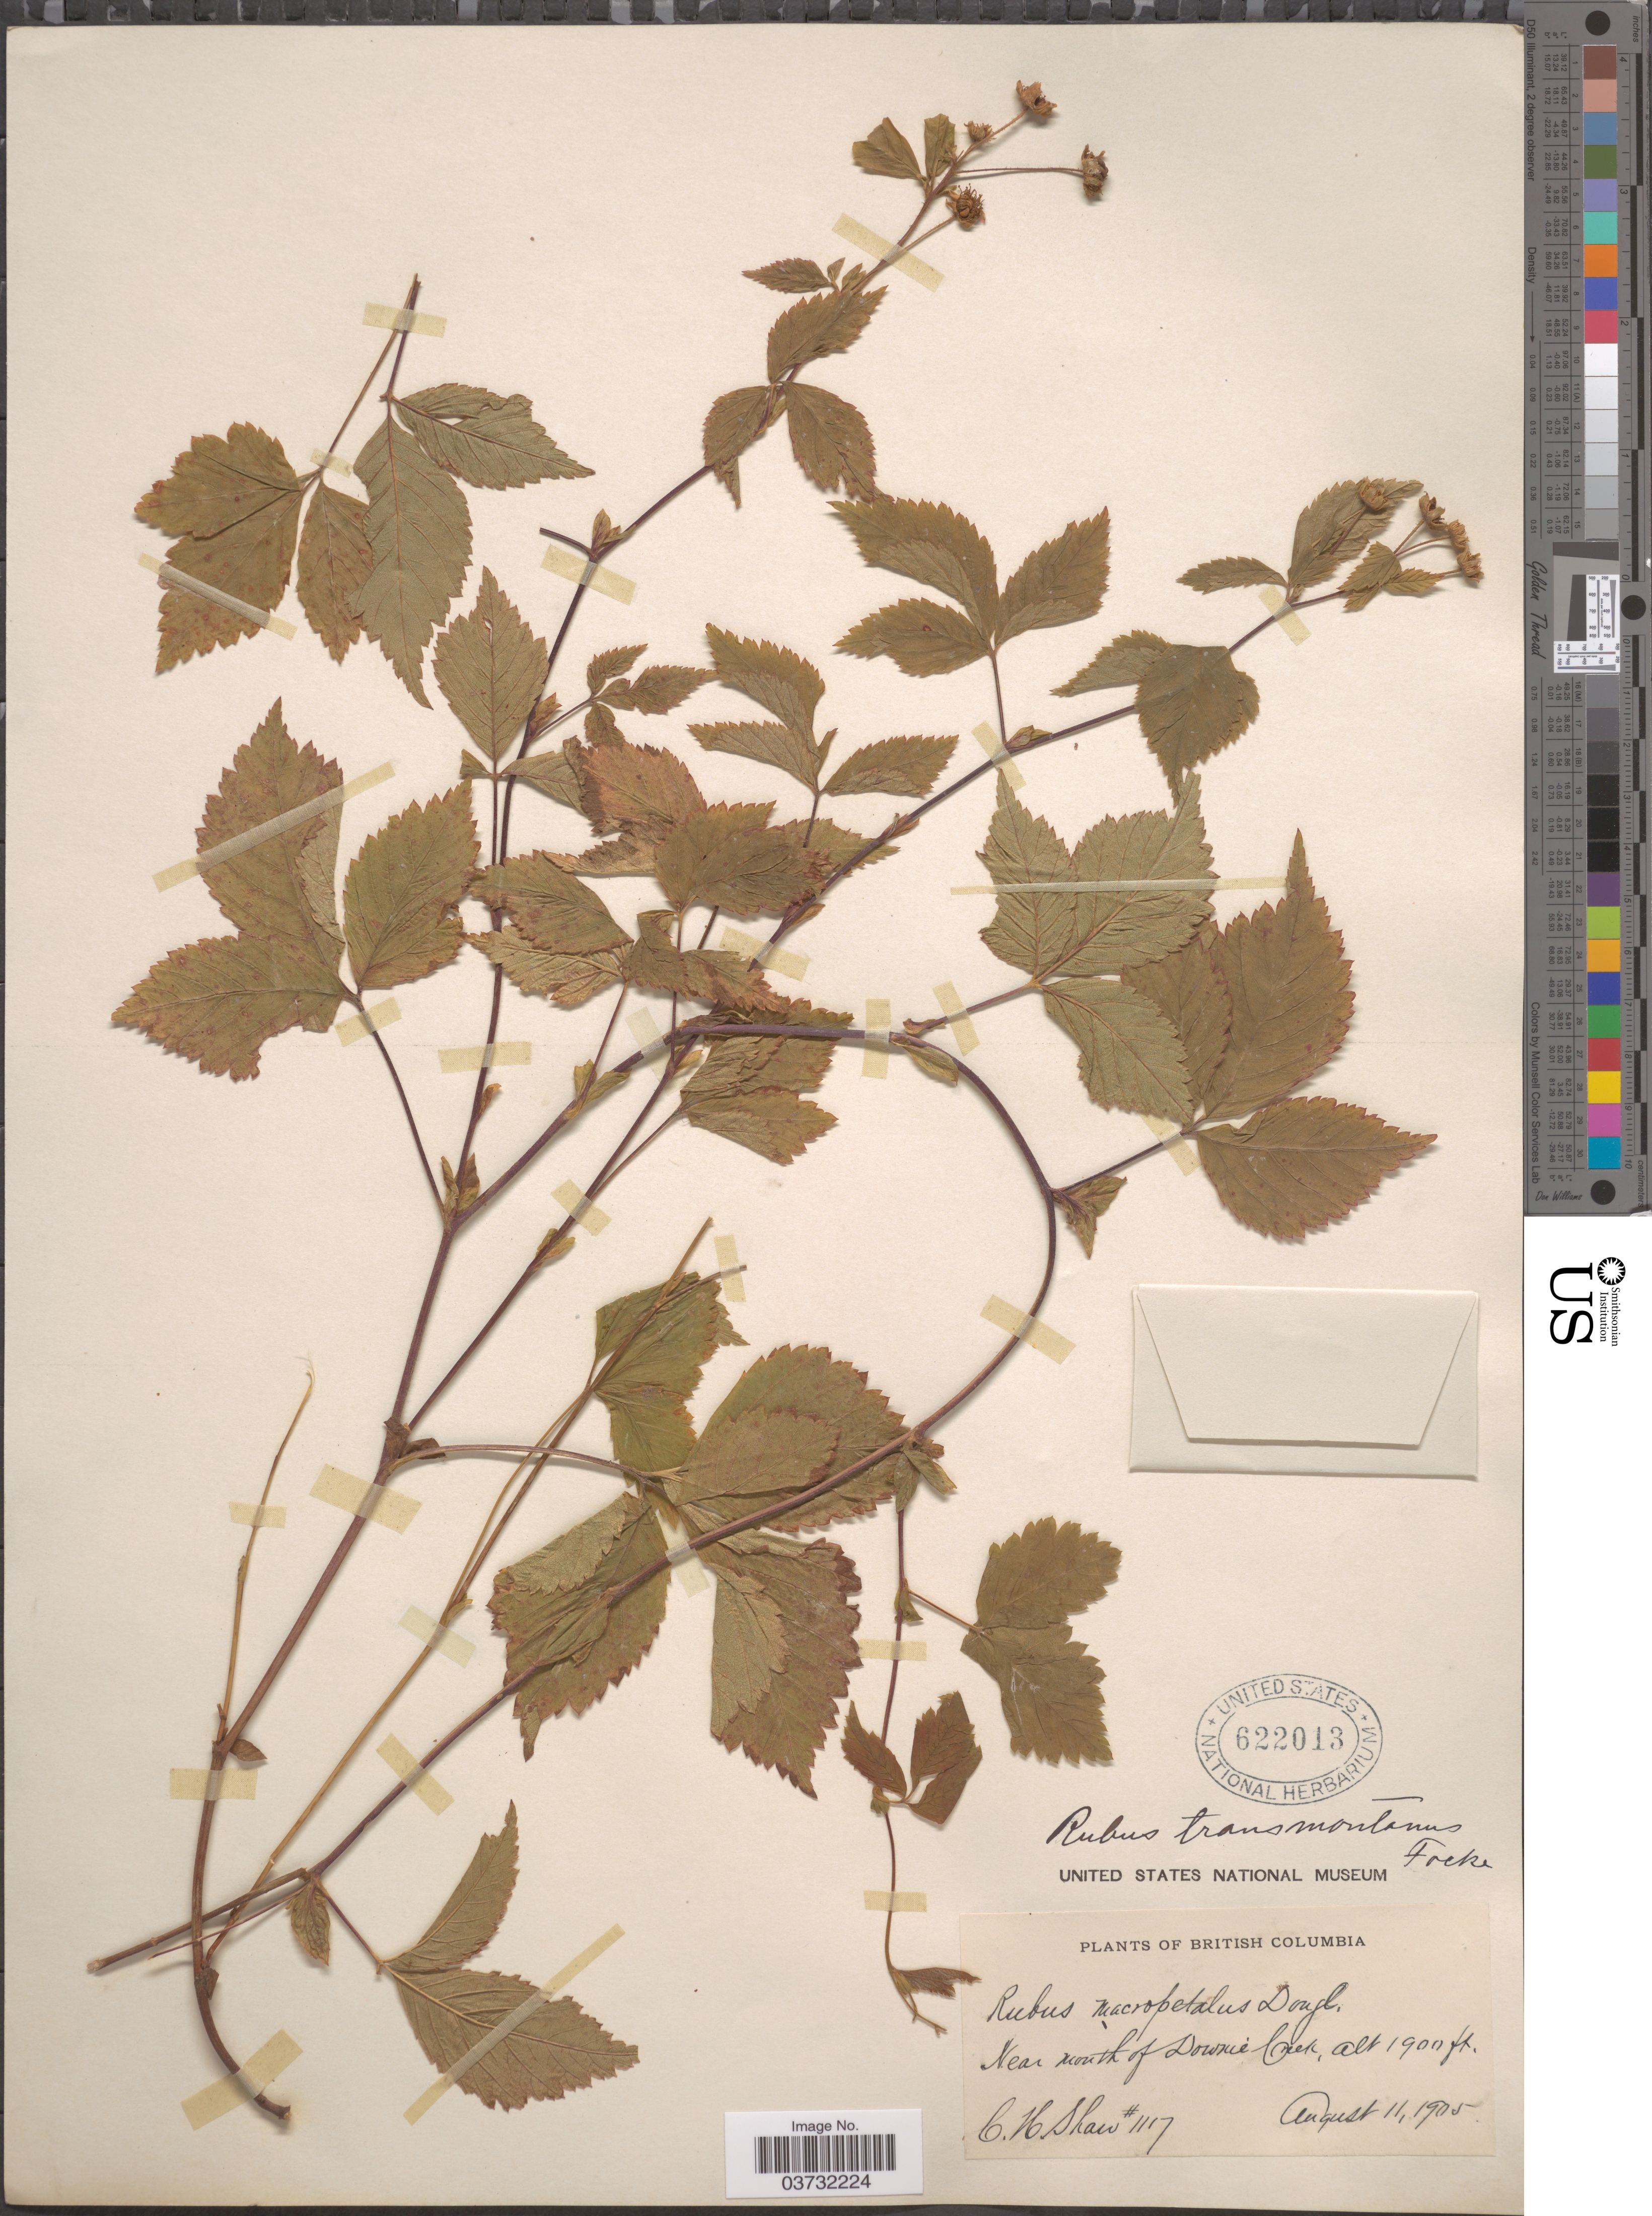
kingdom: Plantae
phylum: Tracheophyta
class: Magnoliopsida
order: Rosales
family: Rosaceae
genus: Rubus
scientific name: Rubus transmontanus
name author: Samp. ex Cout.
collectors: C. H. Shaw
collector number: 1117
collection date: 1905-08-11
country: Canada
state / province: British Columbia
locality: Near mouth of Downie Creek.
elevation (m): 579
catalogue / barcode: US 622013